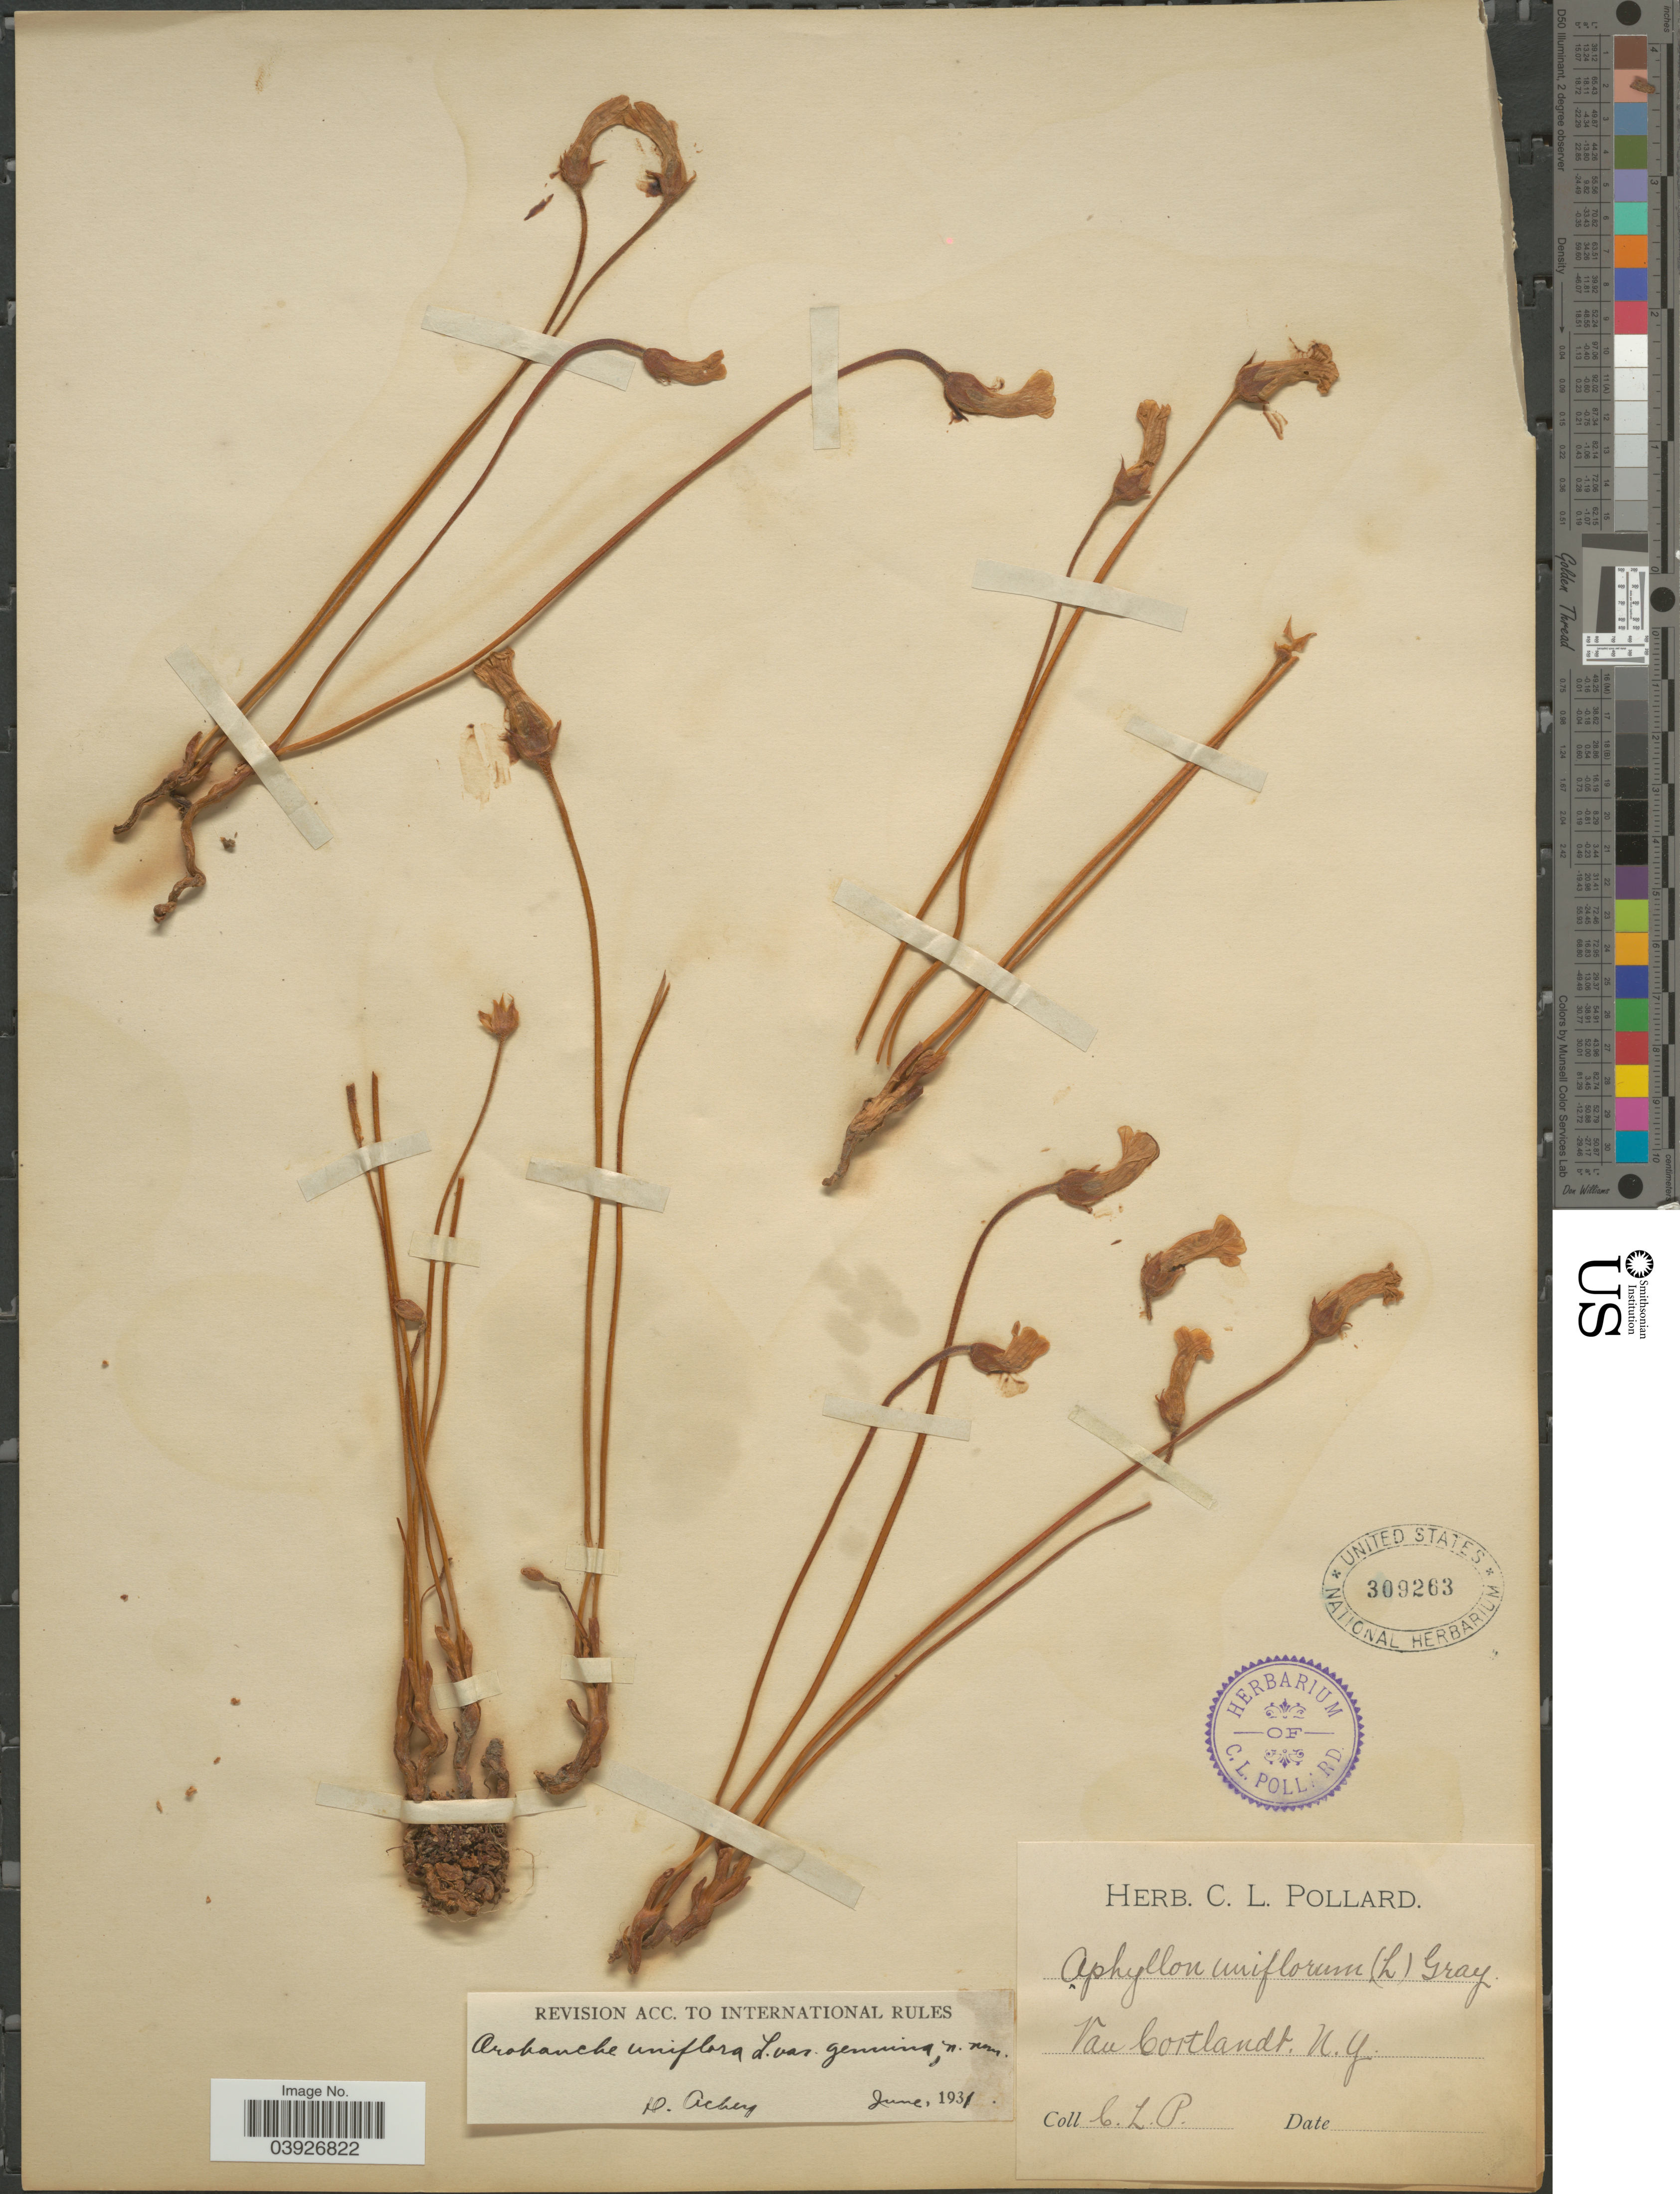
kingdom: Plantae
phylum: Tracheophyta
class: Magnoliopsida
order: Lamiales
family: Orobanchaceae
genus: Aphyllon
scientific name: Aphyllon uniflorum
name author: A. Gray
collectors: C. L. Pollard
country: United States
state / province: New York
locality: Van Cortlandt.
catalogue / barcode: US 309263